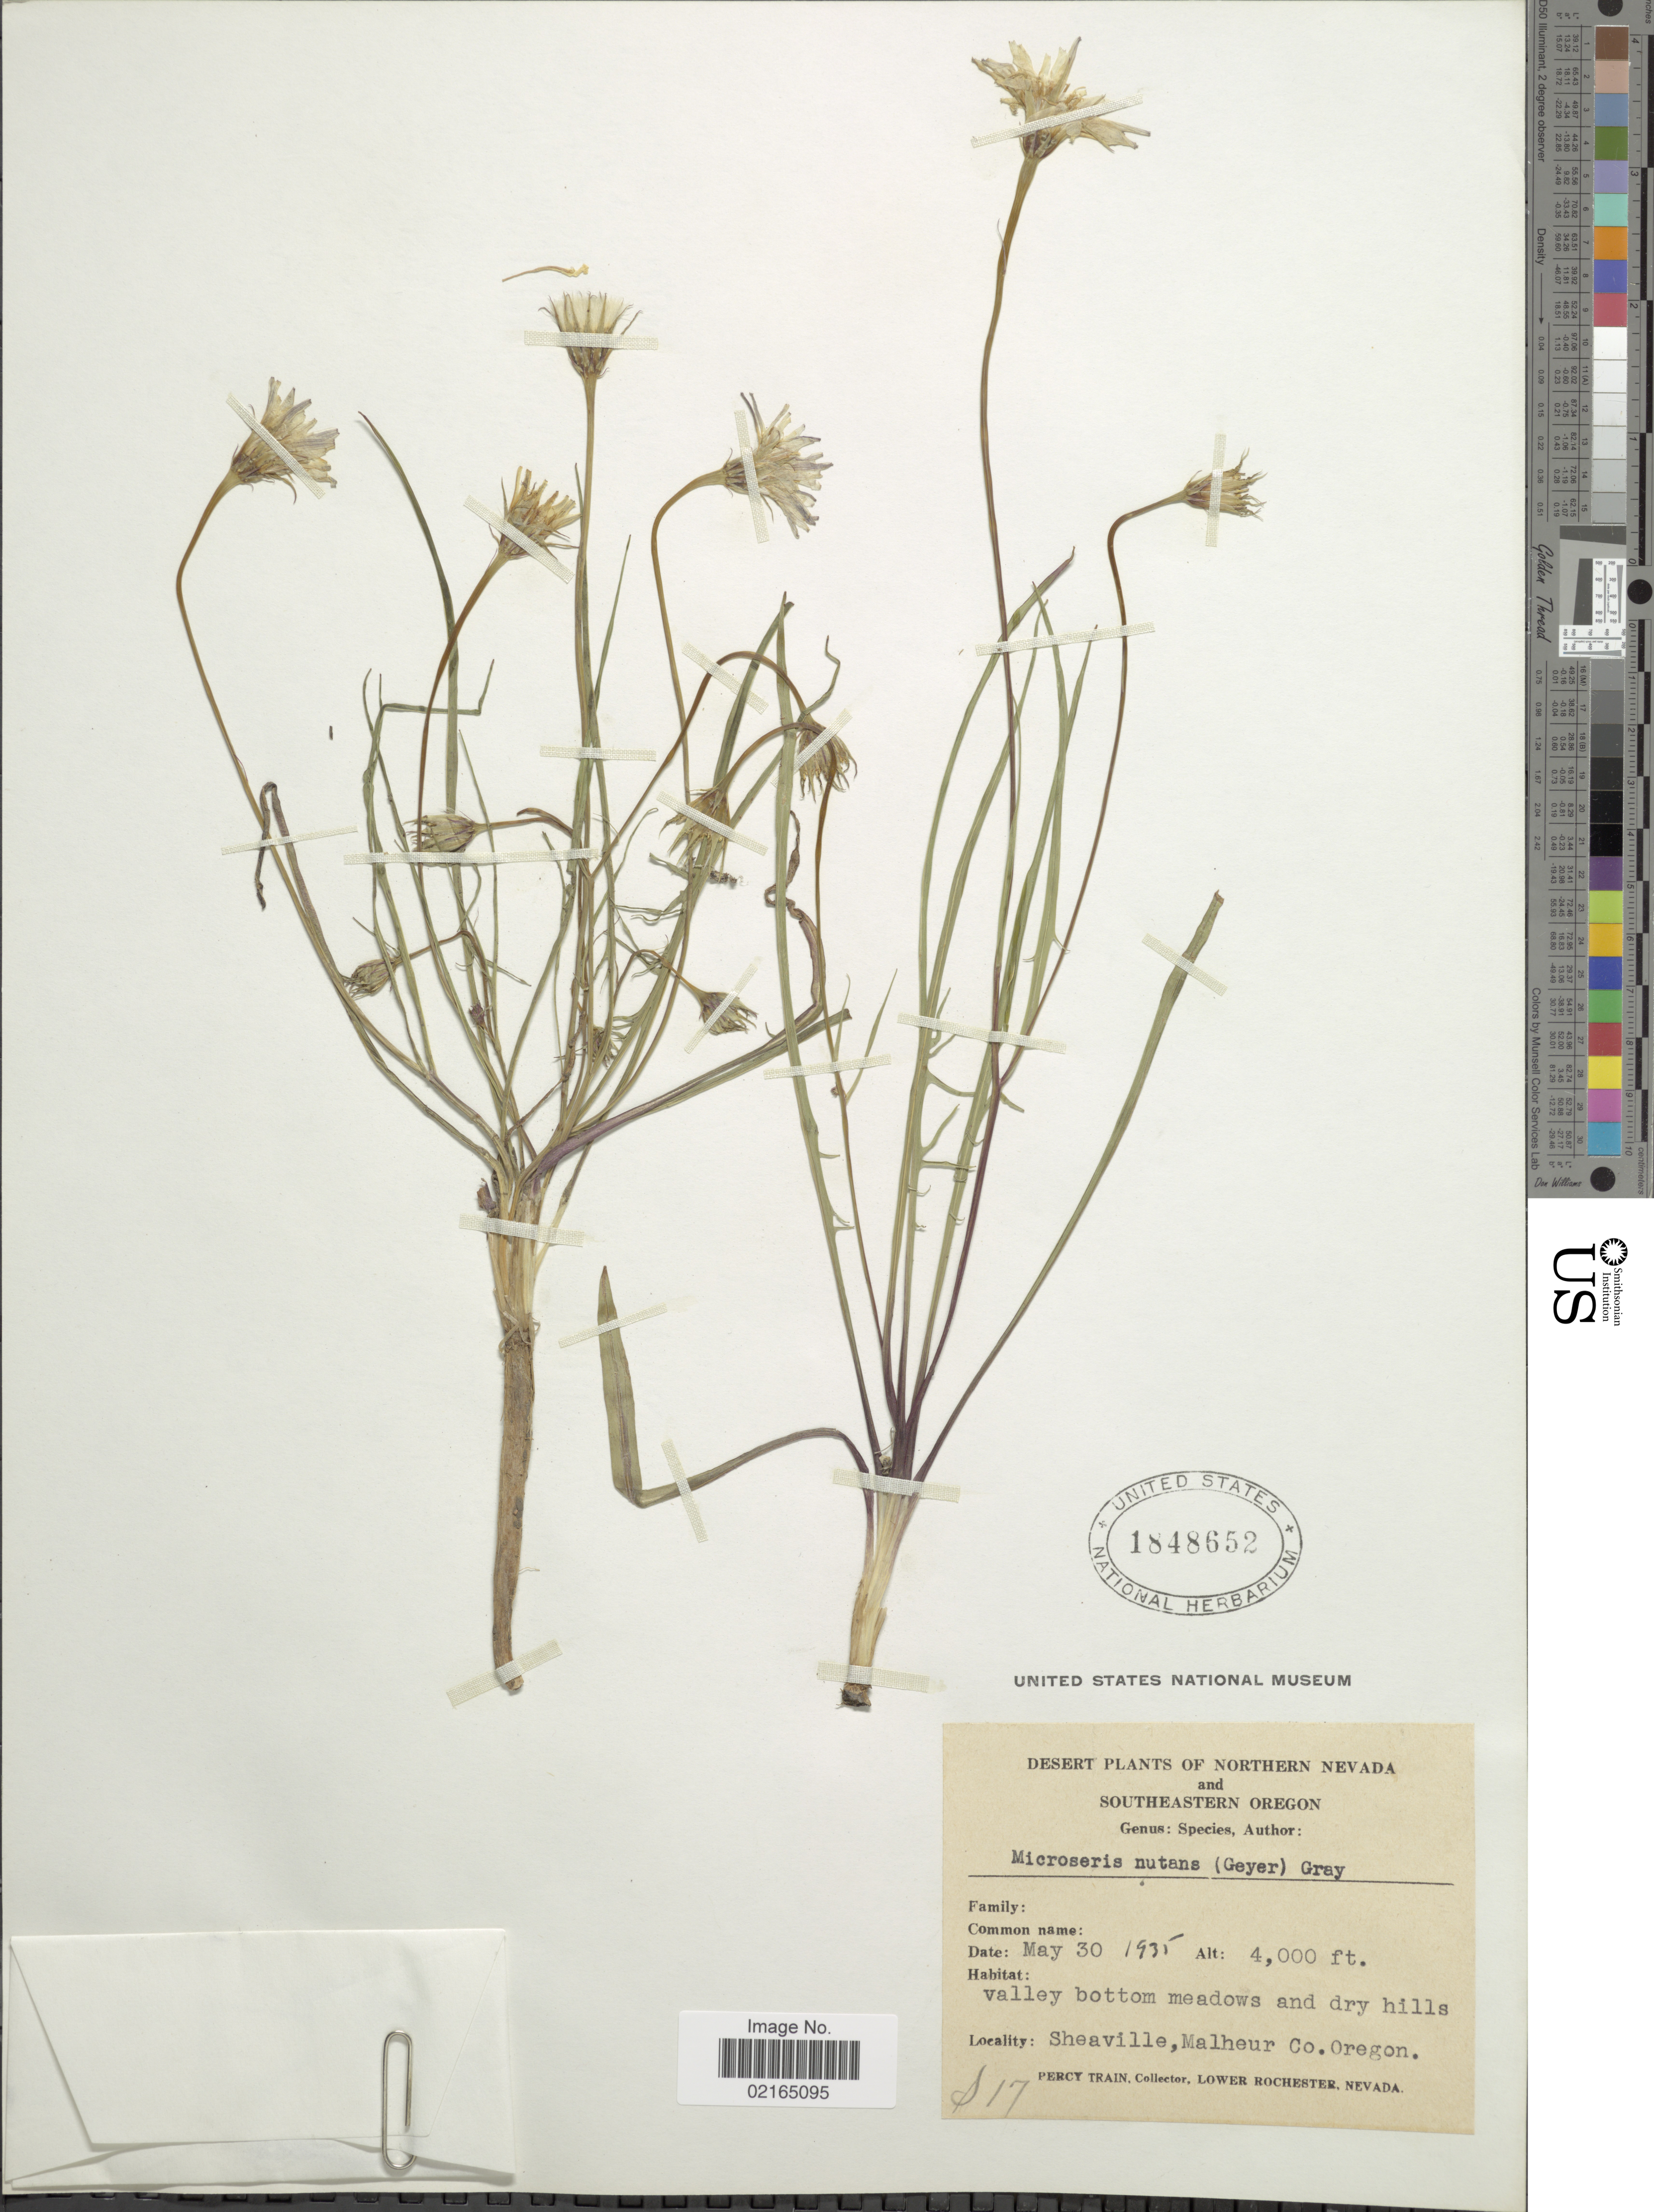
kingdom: Plantae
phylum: Tracheophyta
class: Magnoliopsida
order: Asterales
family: Asteraceae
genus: Microseris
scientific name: Microseris nutans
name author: (Hook.) Sch. Bip.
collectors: P. Train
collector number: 817*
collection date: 1935-05-30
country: United States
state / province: Oregon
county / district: Malheur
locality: Southeastern Oregon, Valley bottom meadows and dry hills, Sheaville, Malheur Co.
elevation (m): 1219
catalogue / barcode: US 1848652